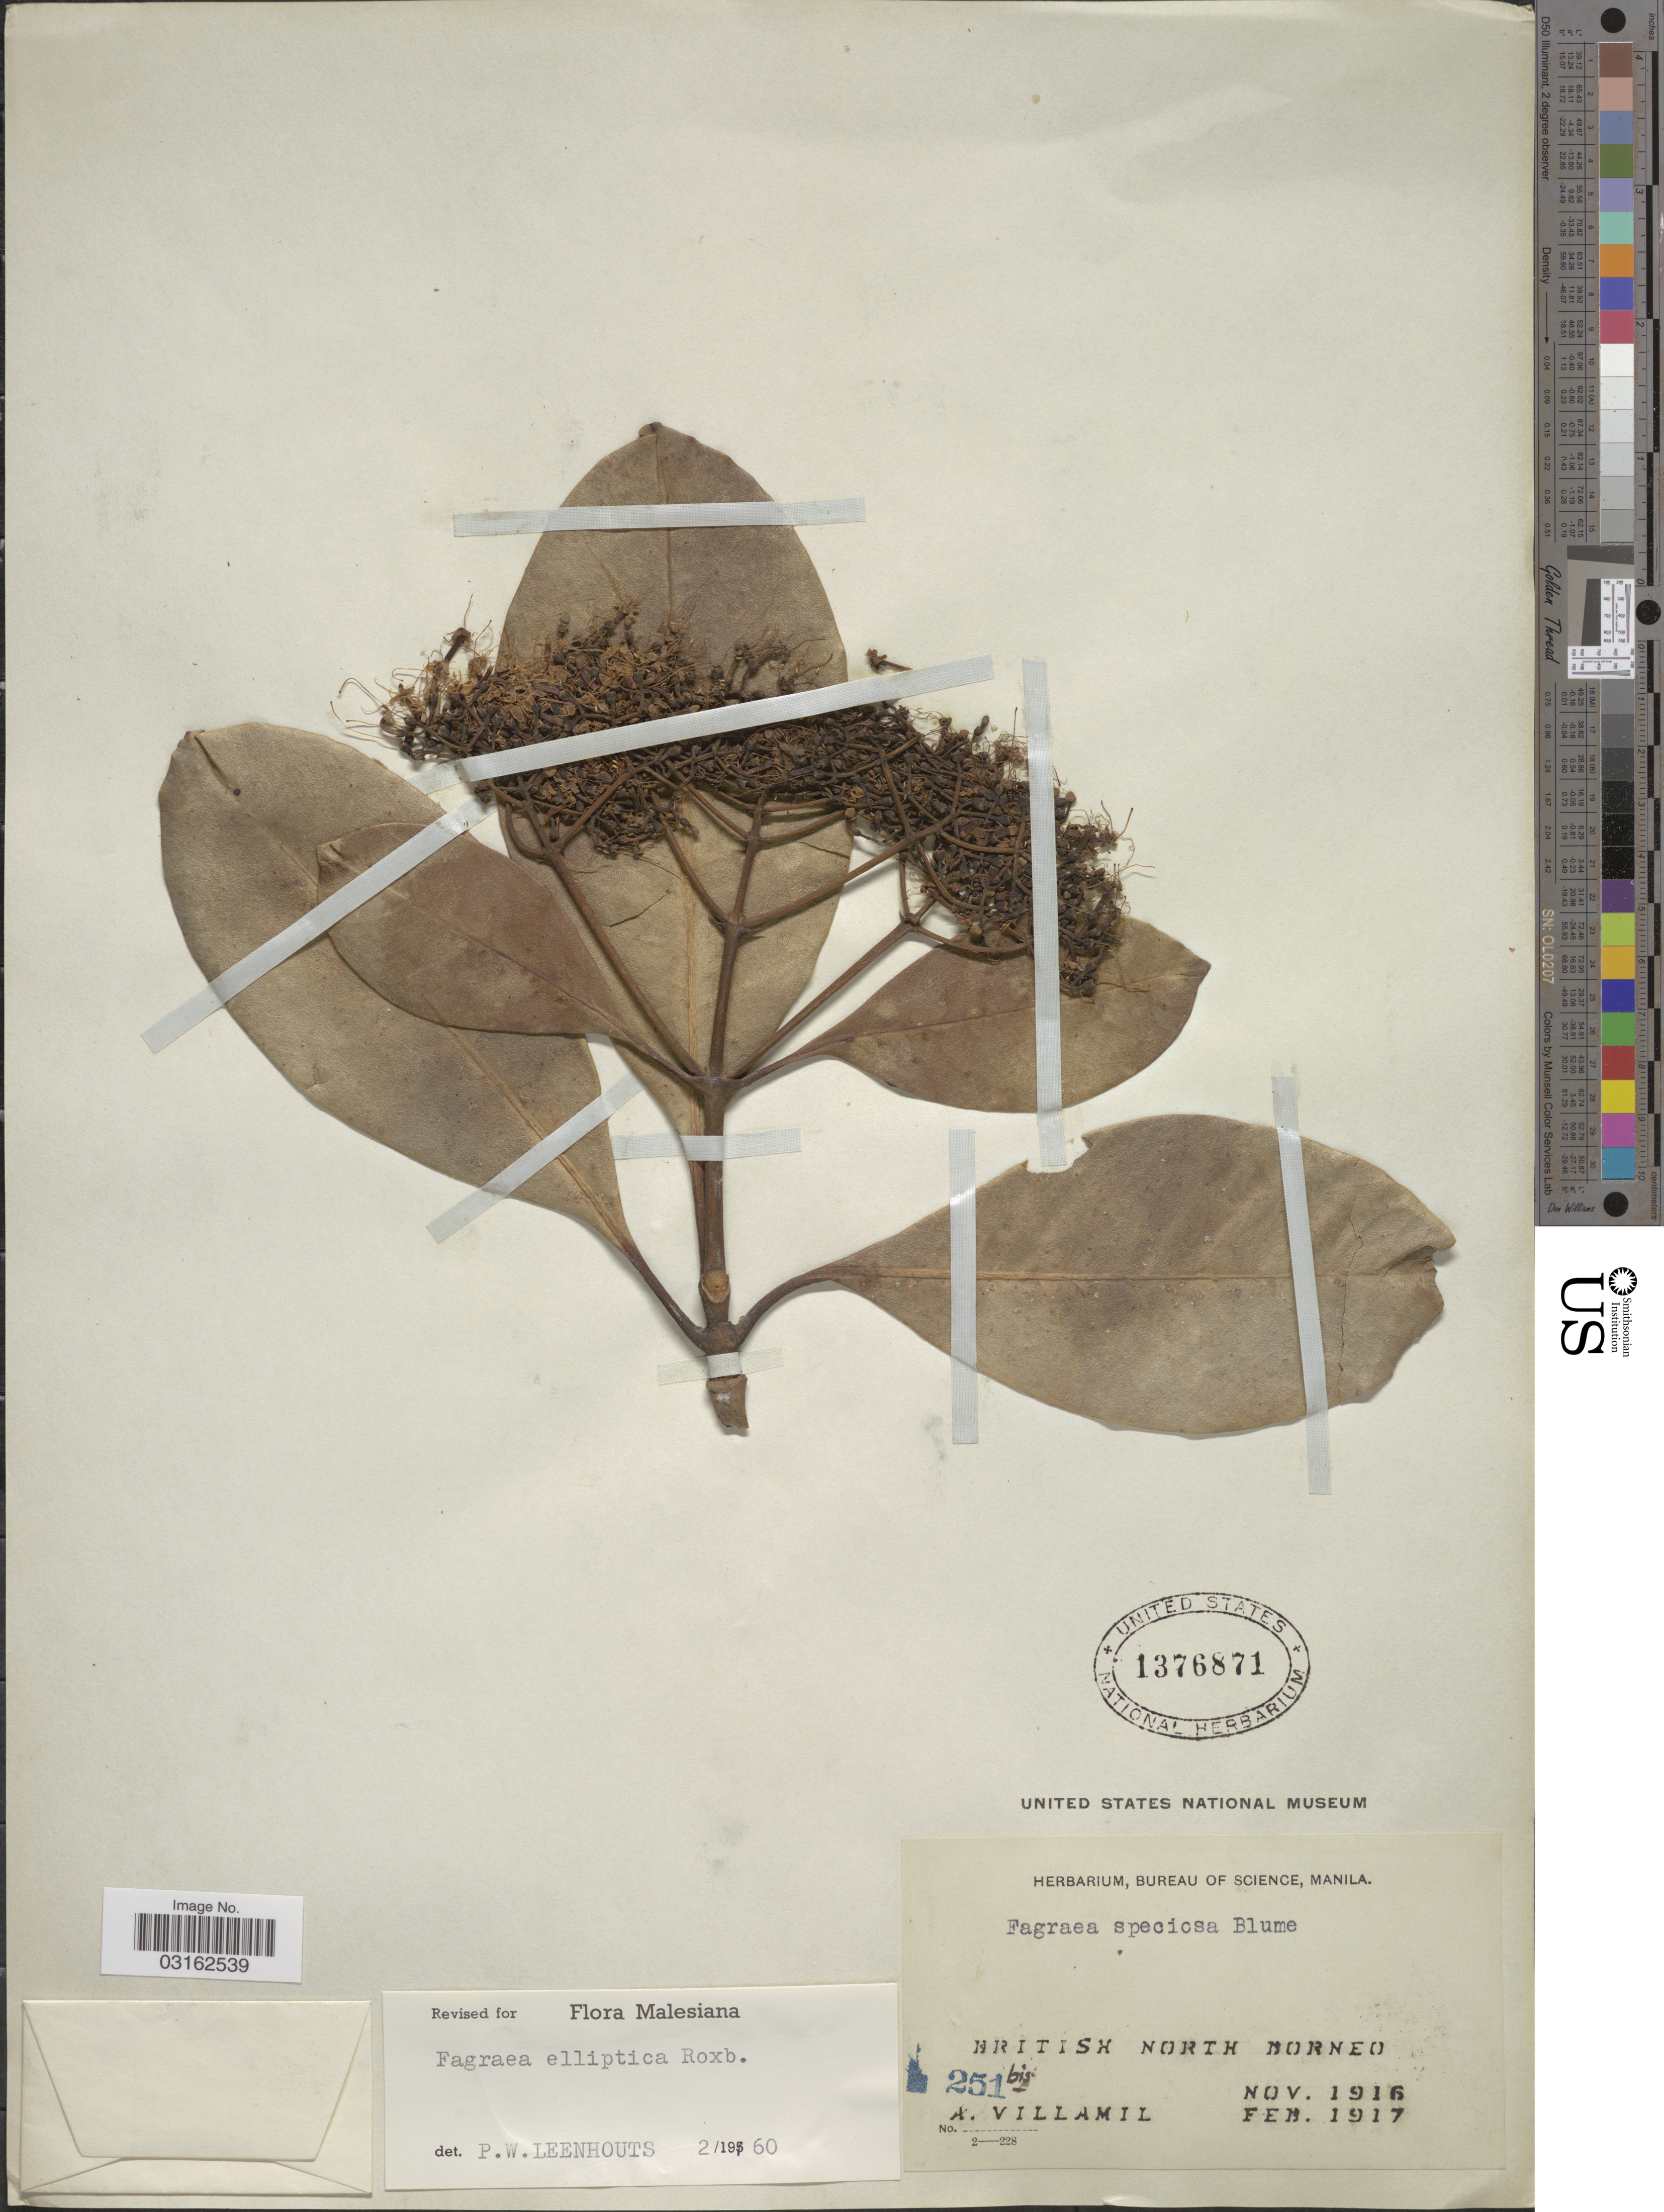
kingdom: Plantae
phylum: Tracheophyta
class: Magnoliopsida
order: Gentianales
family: Gentianaceae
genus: Fagraea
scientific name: Fagraea elliptica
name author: Roxb.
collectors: A. Villamil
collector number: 251bis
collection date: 1916-11/1917-02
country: Malaysia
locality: British North Borneo.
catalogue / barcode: US 1376871